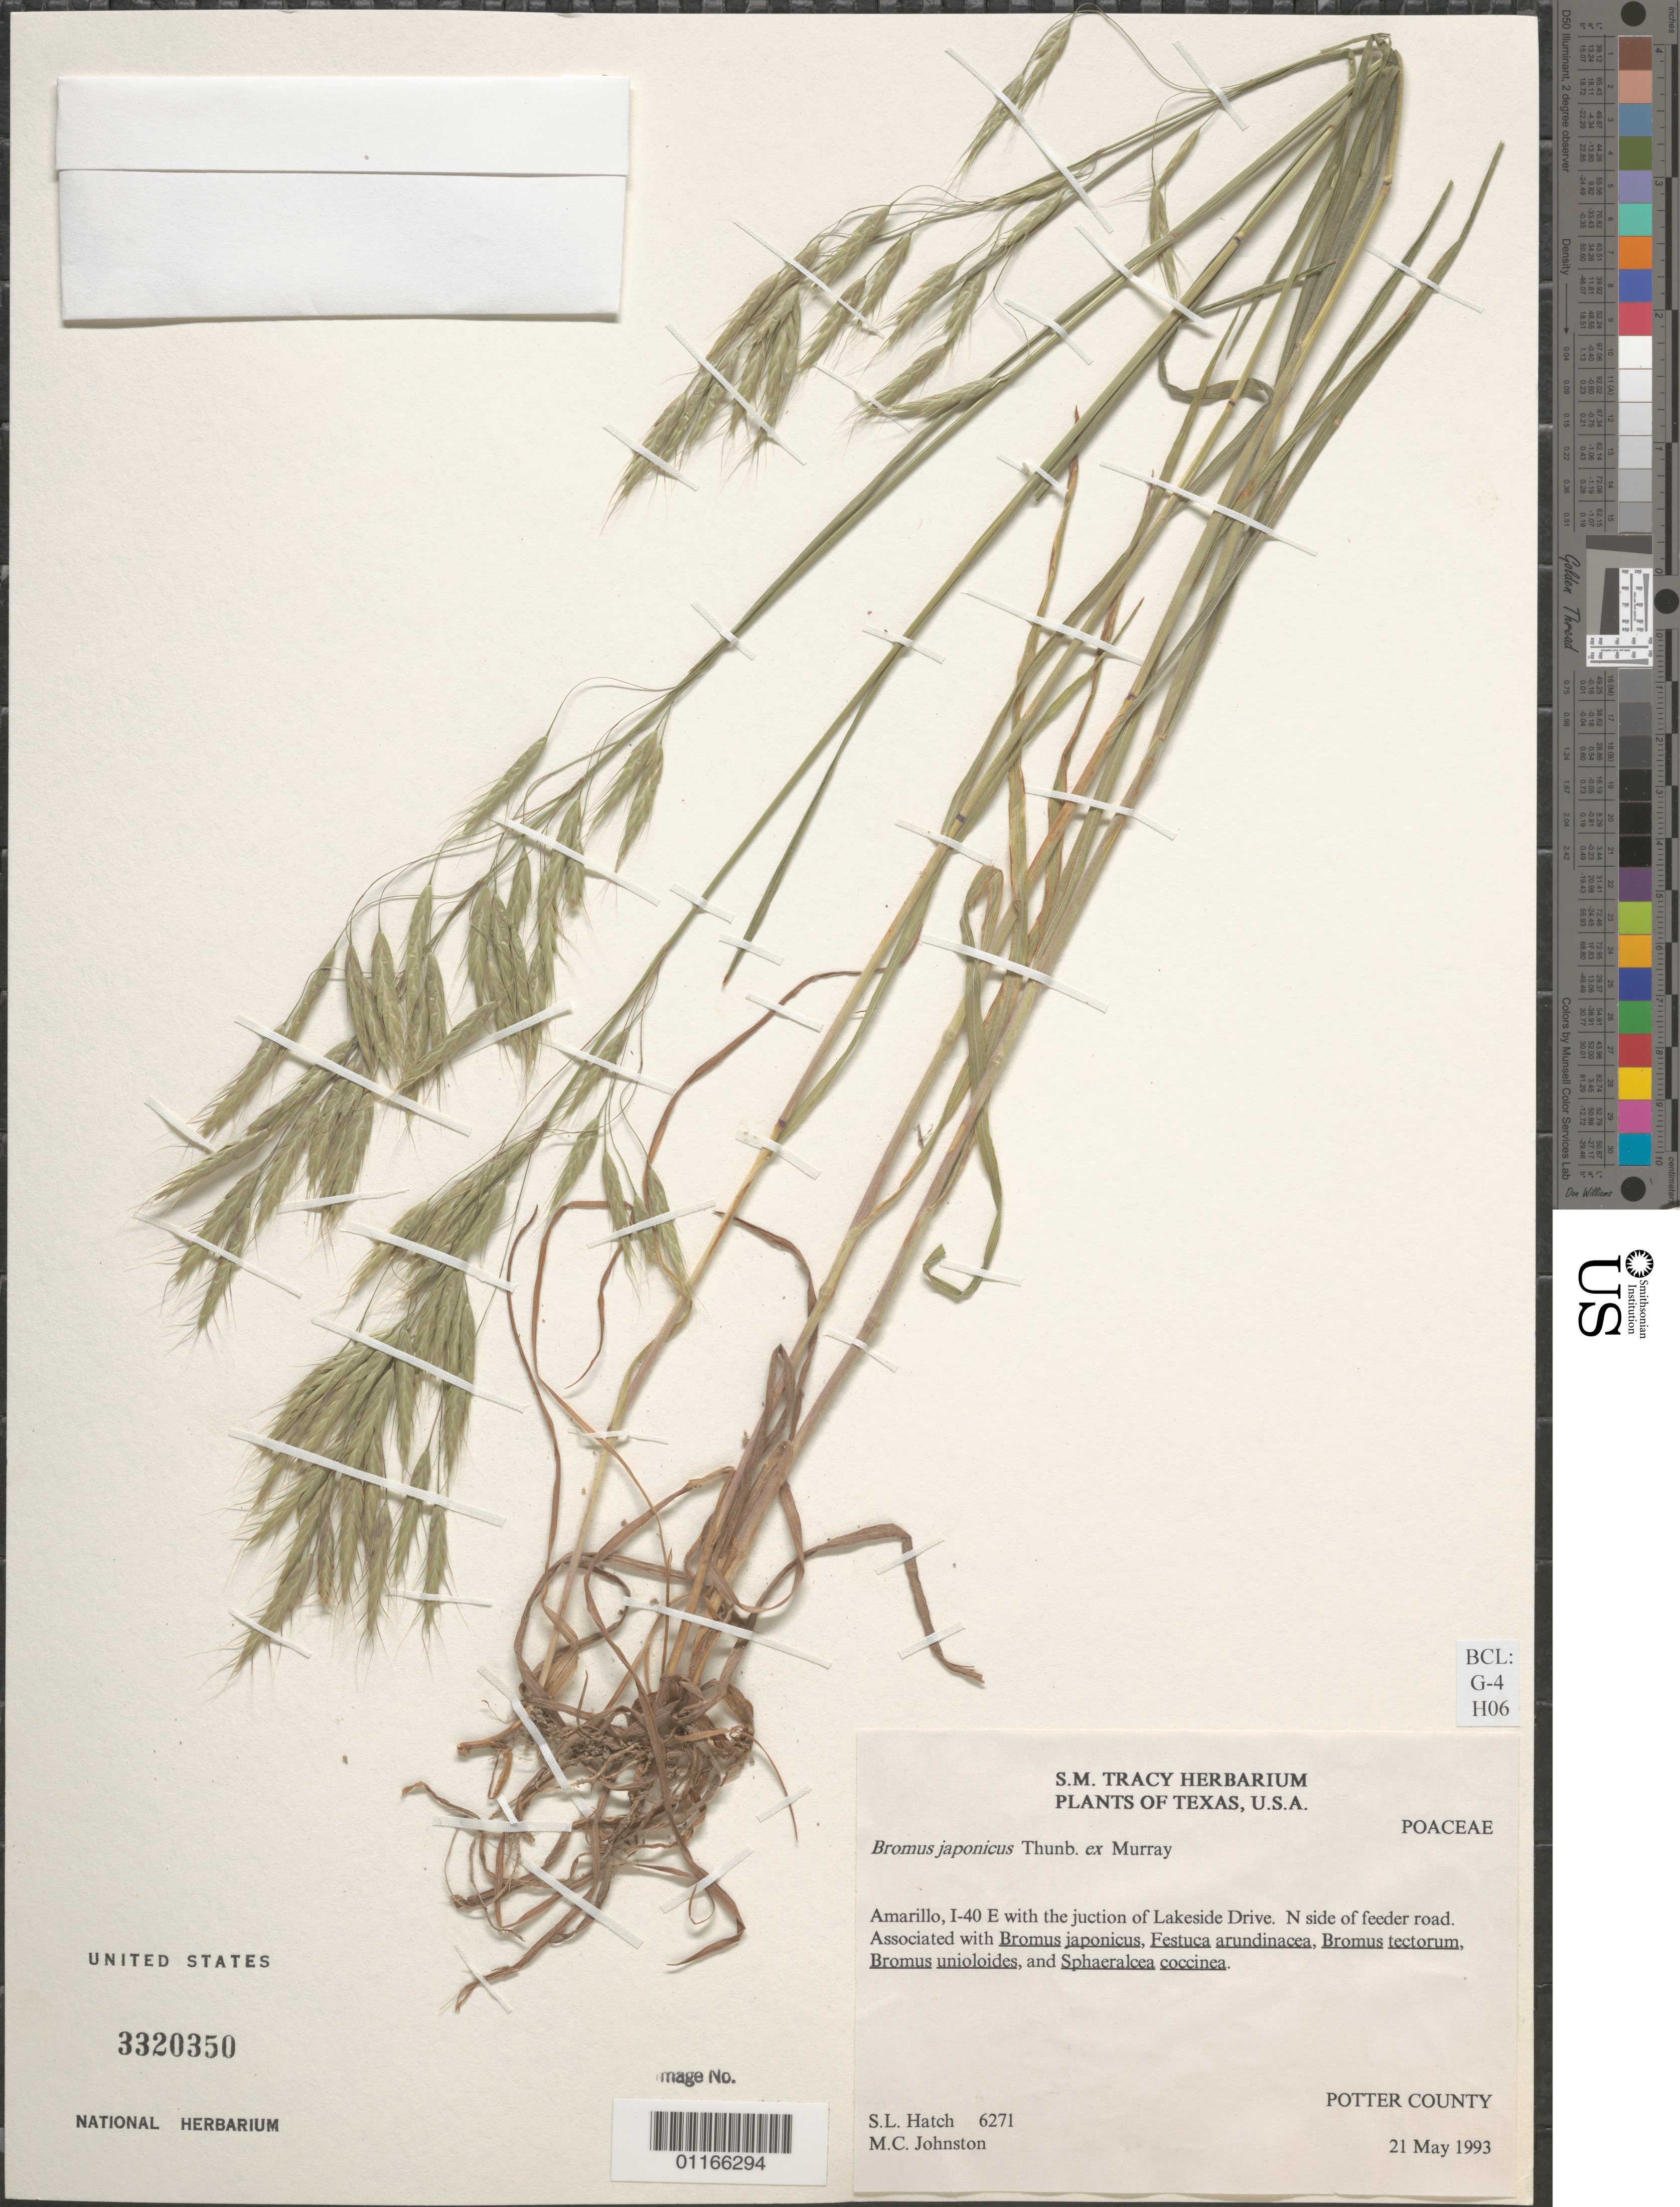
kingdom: Plantae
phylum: Tracheophyta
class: Liliopsida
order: Poales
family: Poaceae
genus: Bromus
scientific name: Bromus japonicus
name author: Houtt.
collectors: S. Hatch & M. Johnston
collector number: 6271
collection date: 1993-05-21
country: United States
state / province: Texas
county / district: Potter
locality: Amarillo, I-40 E with the junction of Lakeside Drive. N side of feeder road.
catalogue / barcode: US 3320350